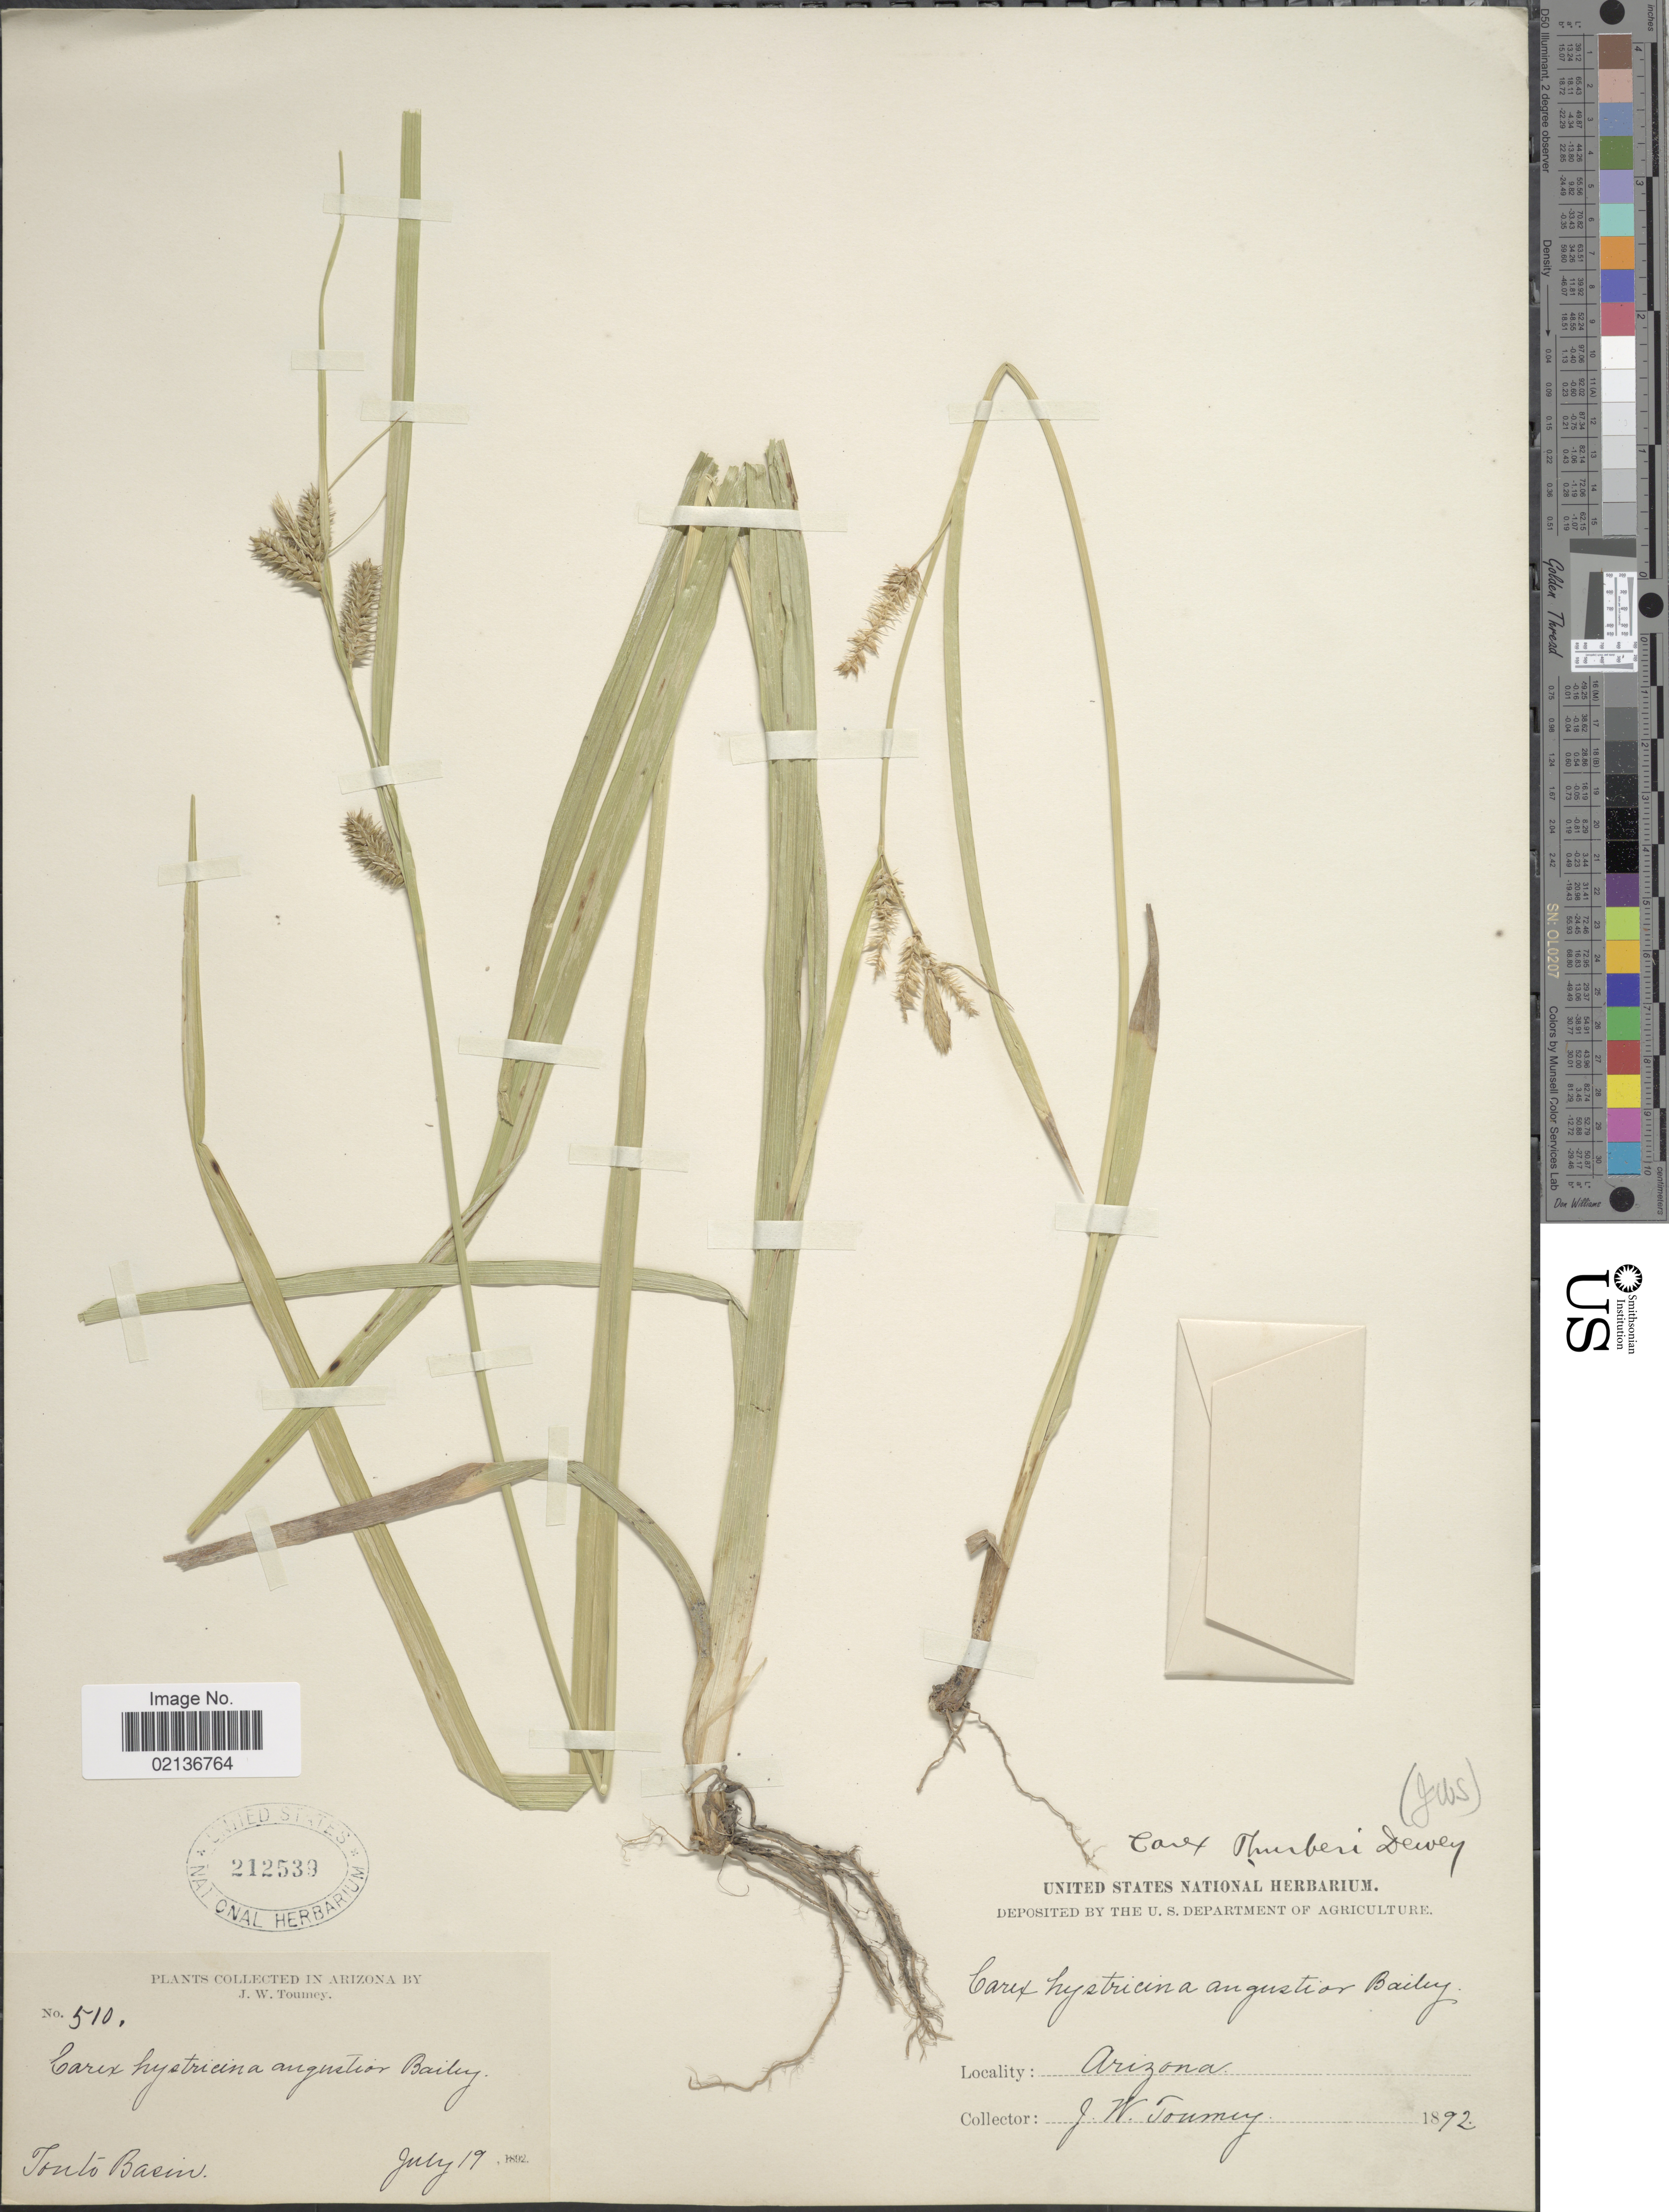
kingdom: Plantae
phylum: Tracheophyta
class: Liliopsida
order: Poales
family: Cyperaceae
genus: Carex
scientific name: Carex thurberi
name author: Dewey ex Torr.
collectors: J. W. Toumey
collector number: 510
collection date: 1892-07-19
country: United States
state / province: Arizona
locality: Tonto Basin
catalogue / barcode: US 212539